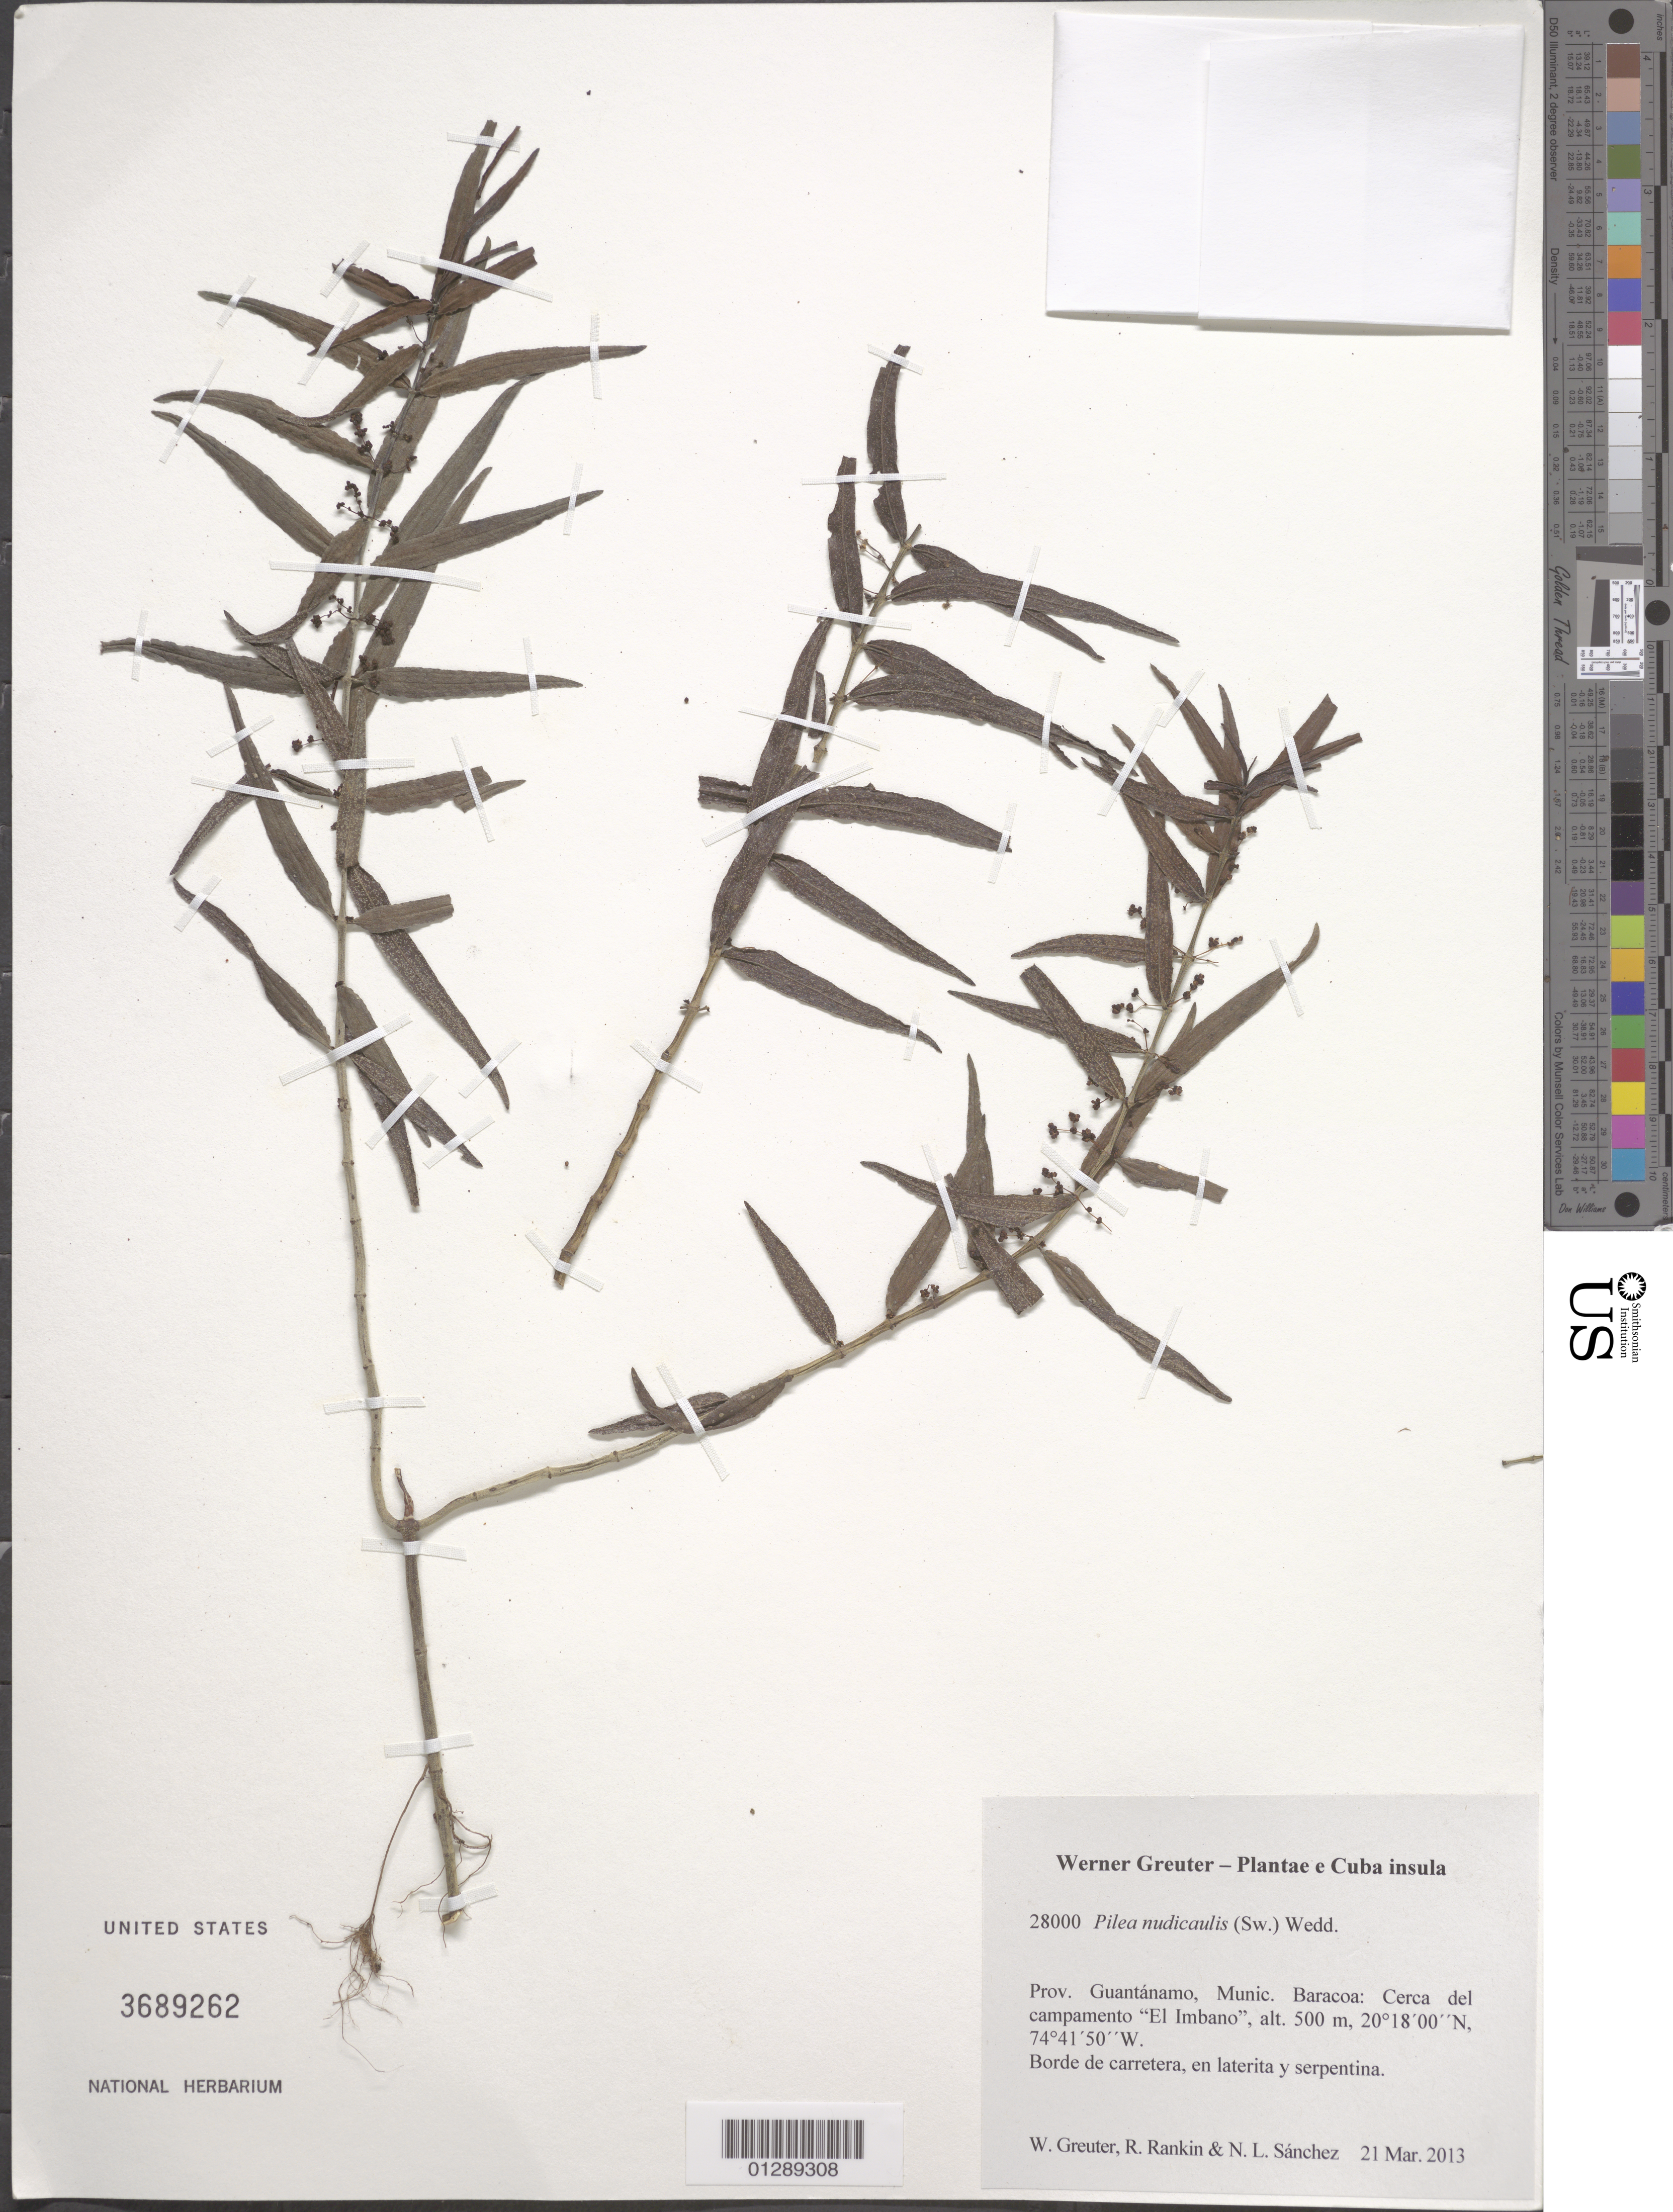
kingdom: Plantae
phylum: Tracheophyta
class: Magnoliopsida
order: Rosales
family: Urticaceae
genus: Pilea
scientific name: Pilea nudicaulis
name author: (Sw.) Wedd.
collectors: W. R. Greuter, R. Rankin Rodriguez & N. Sanchez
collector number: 28000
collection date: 2013-03-21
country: Cuba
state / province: Guantanamo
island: Cuba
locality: Munic. Baracoa: cerca del campamento "El Imbano".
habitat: Borde de carretera, en laterita y serpentina.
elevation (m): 500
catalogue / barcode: US 3689262